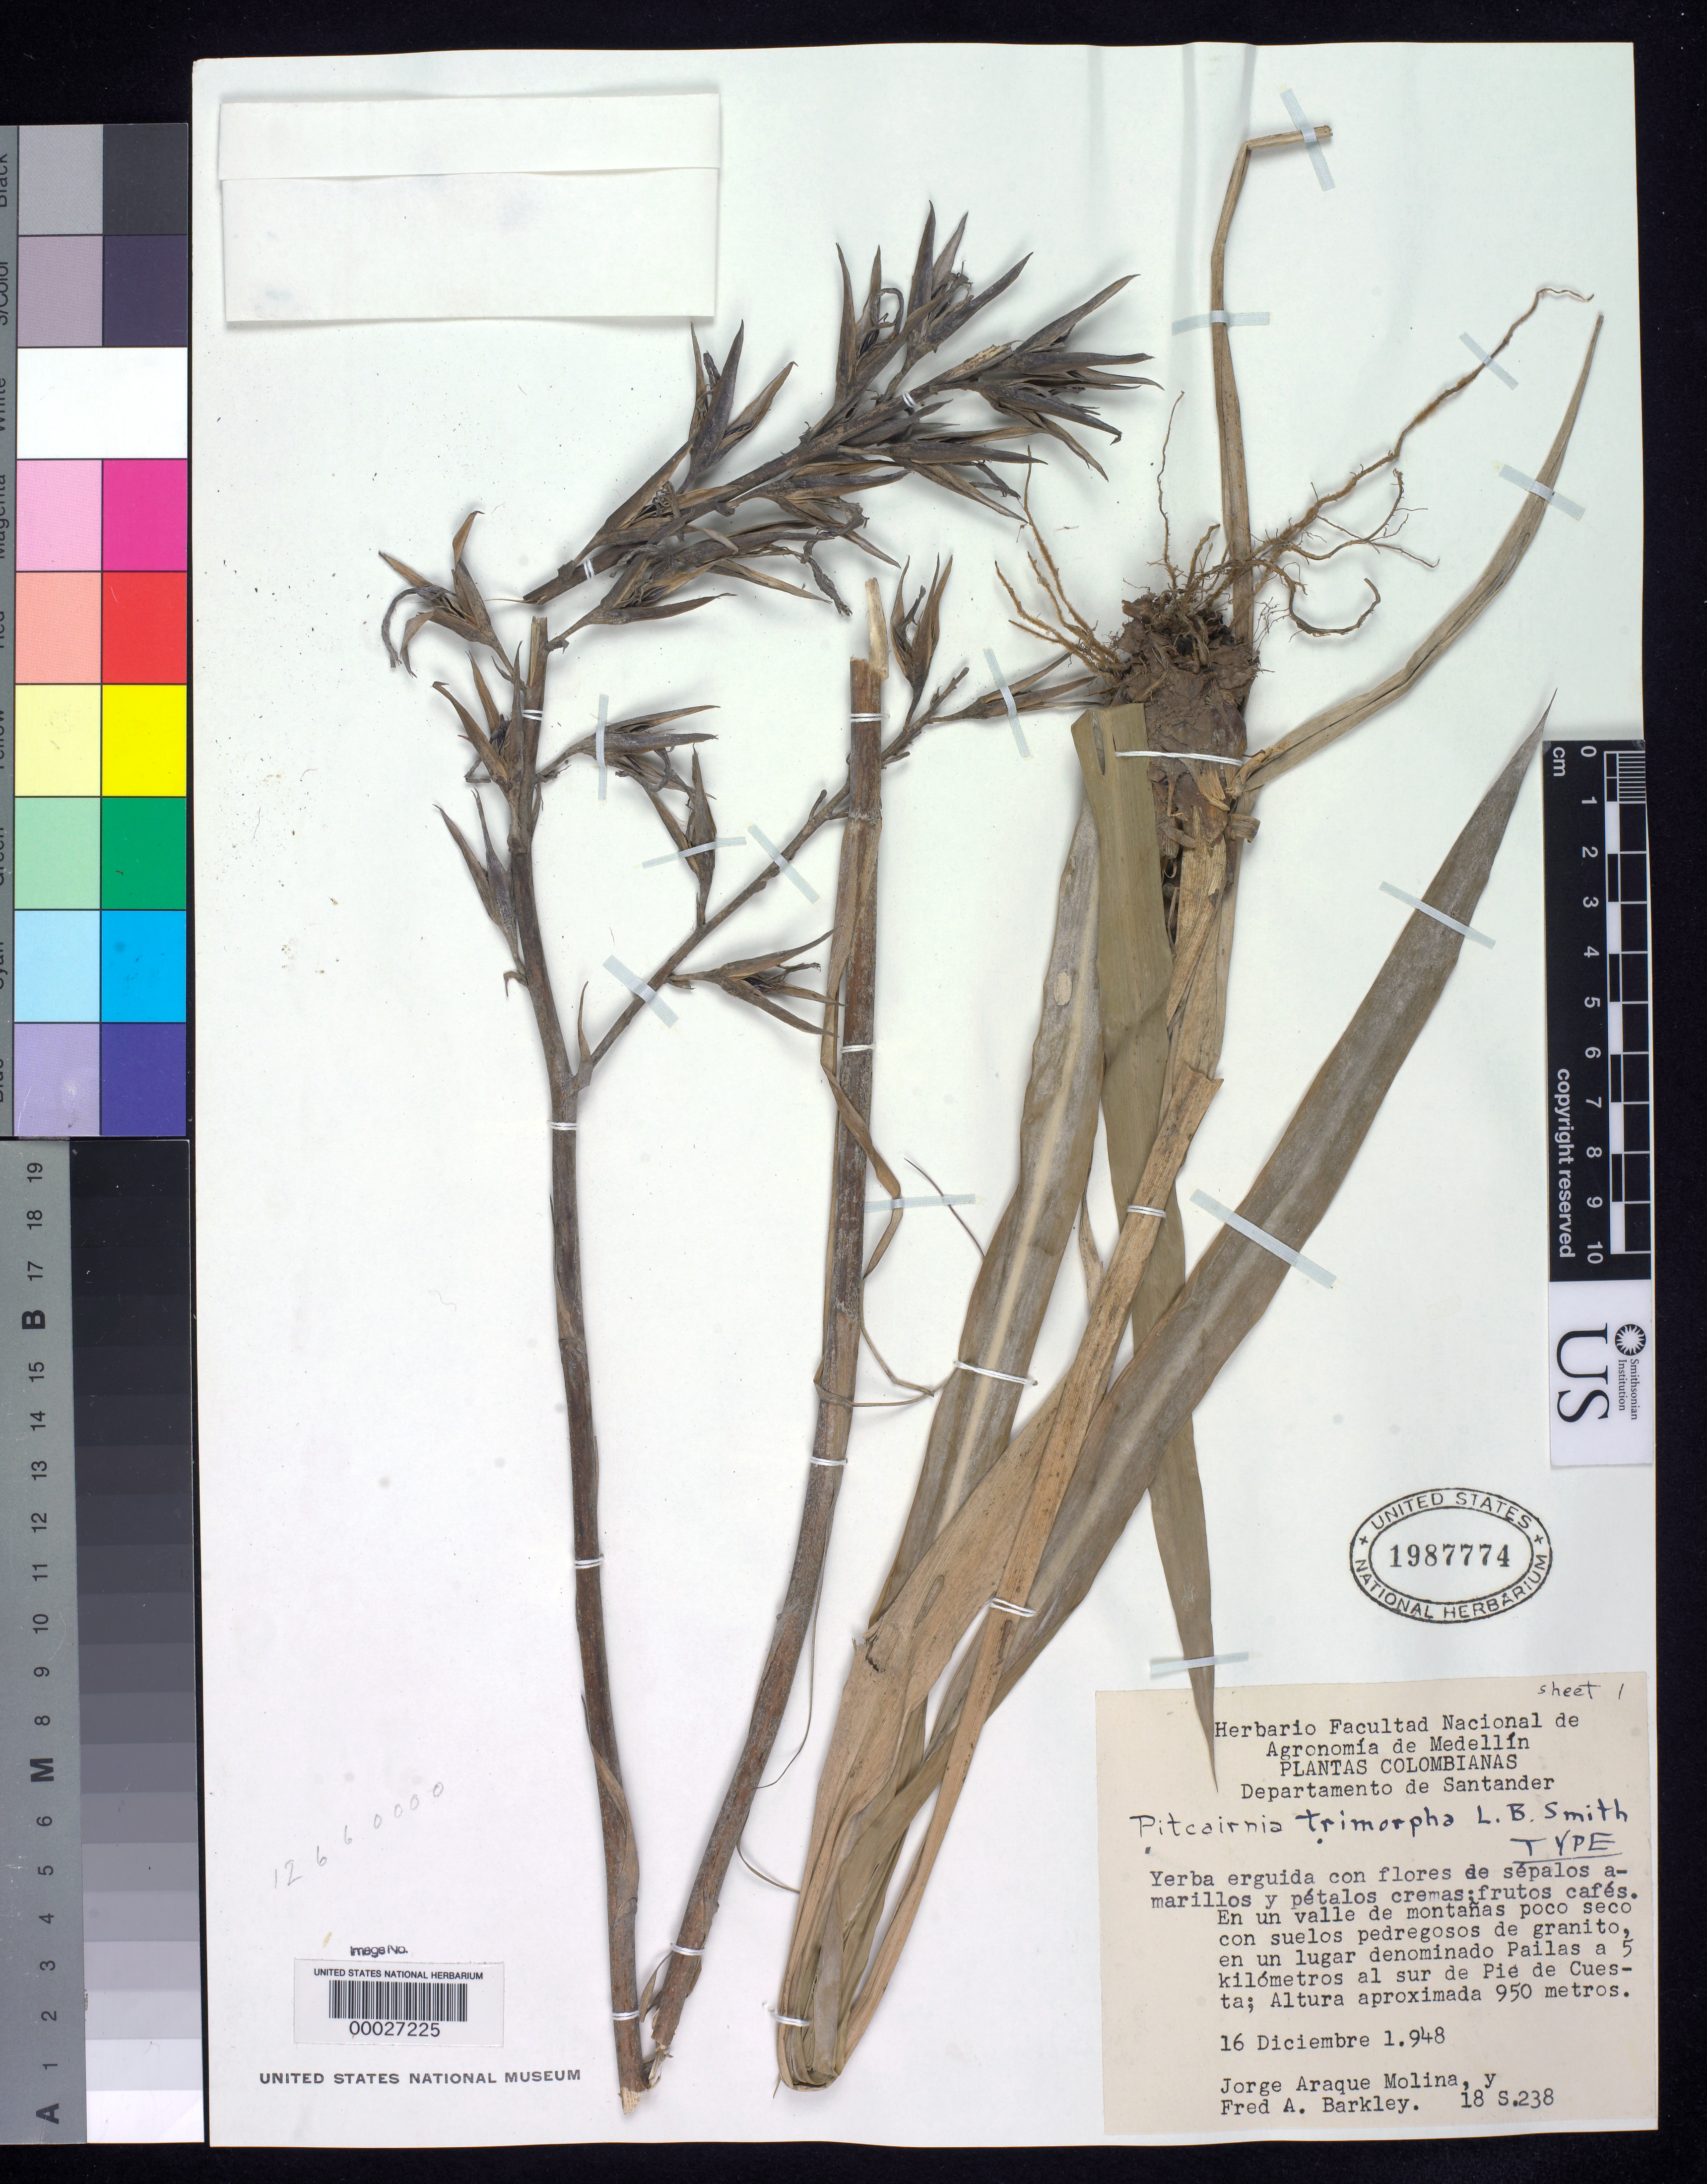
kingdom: Plantae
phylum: Tracheophyta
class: Liliopsida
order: Poales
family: Bromeliaceae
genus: Pitcairnia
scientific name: Pitcairnia trimorpha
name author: L.B. Sm.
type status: Holotype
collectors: J. Araque Molina & F. A. Barkley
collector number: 18-s-238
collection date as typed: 16 Dec 1948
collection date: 1948-12-16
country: Colombia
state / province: Santander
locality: S of Pie de Cuesta.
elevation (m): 950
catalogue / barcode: US 1987774